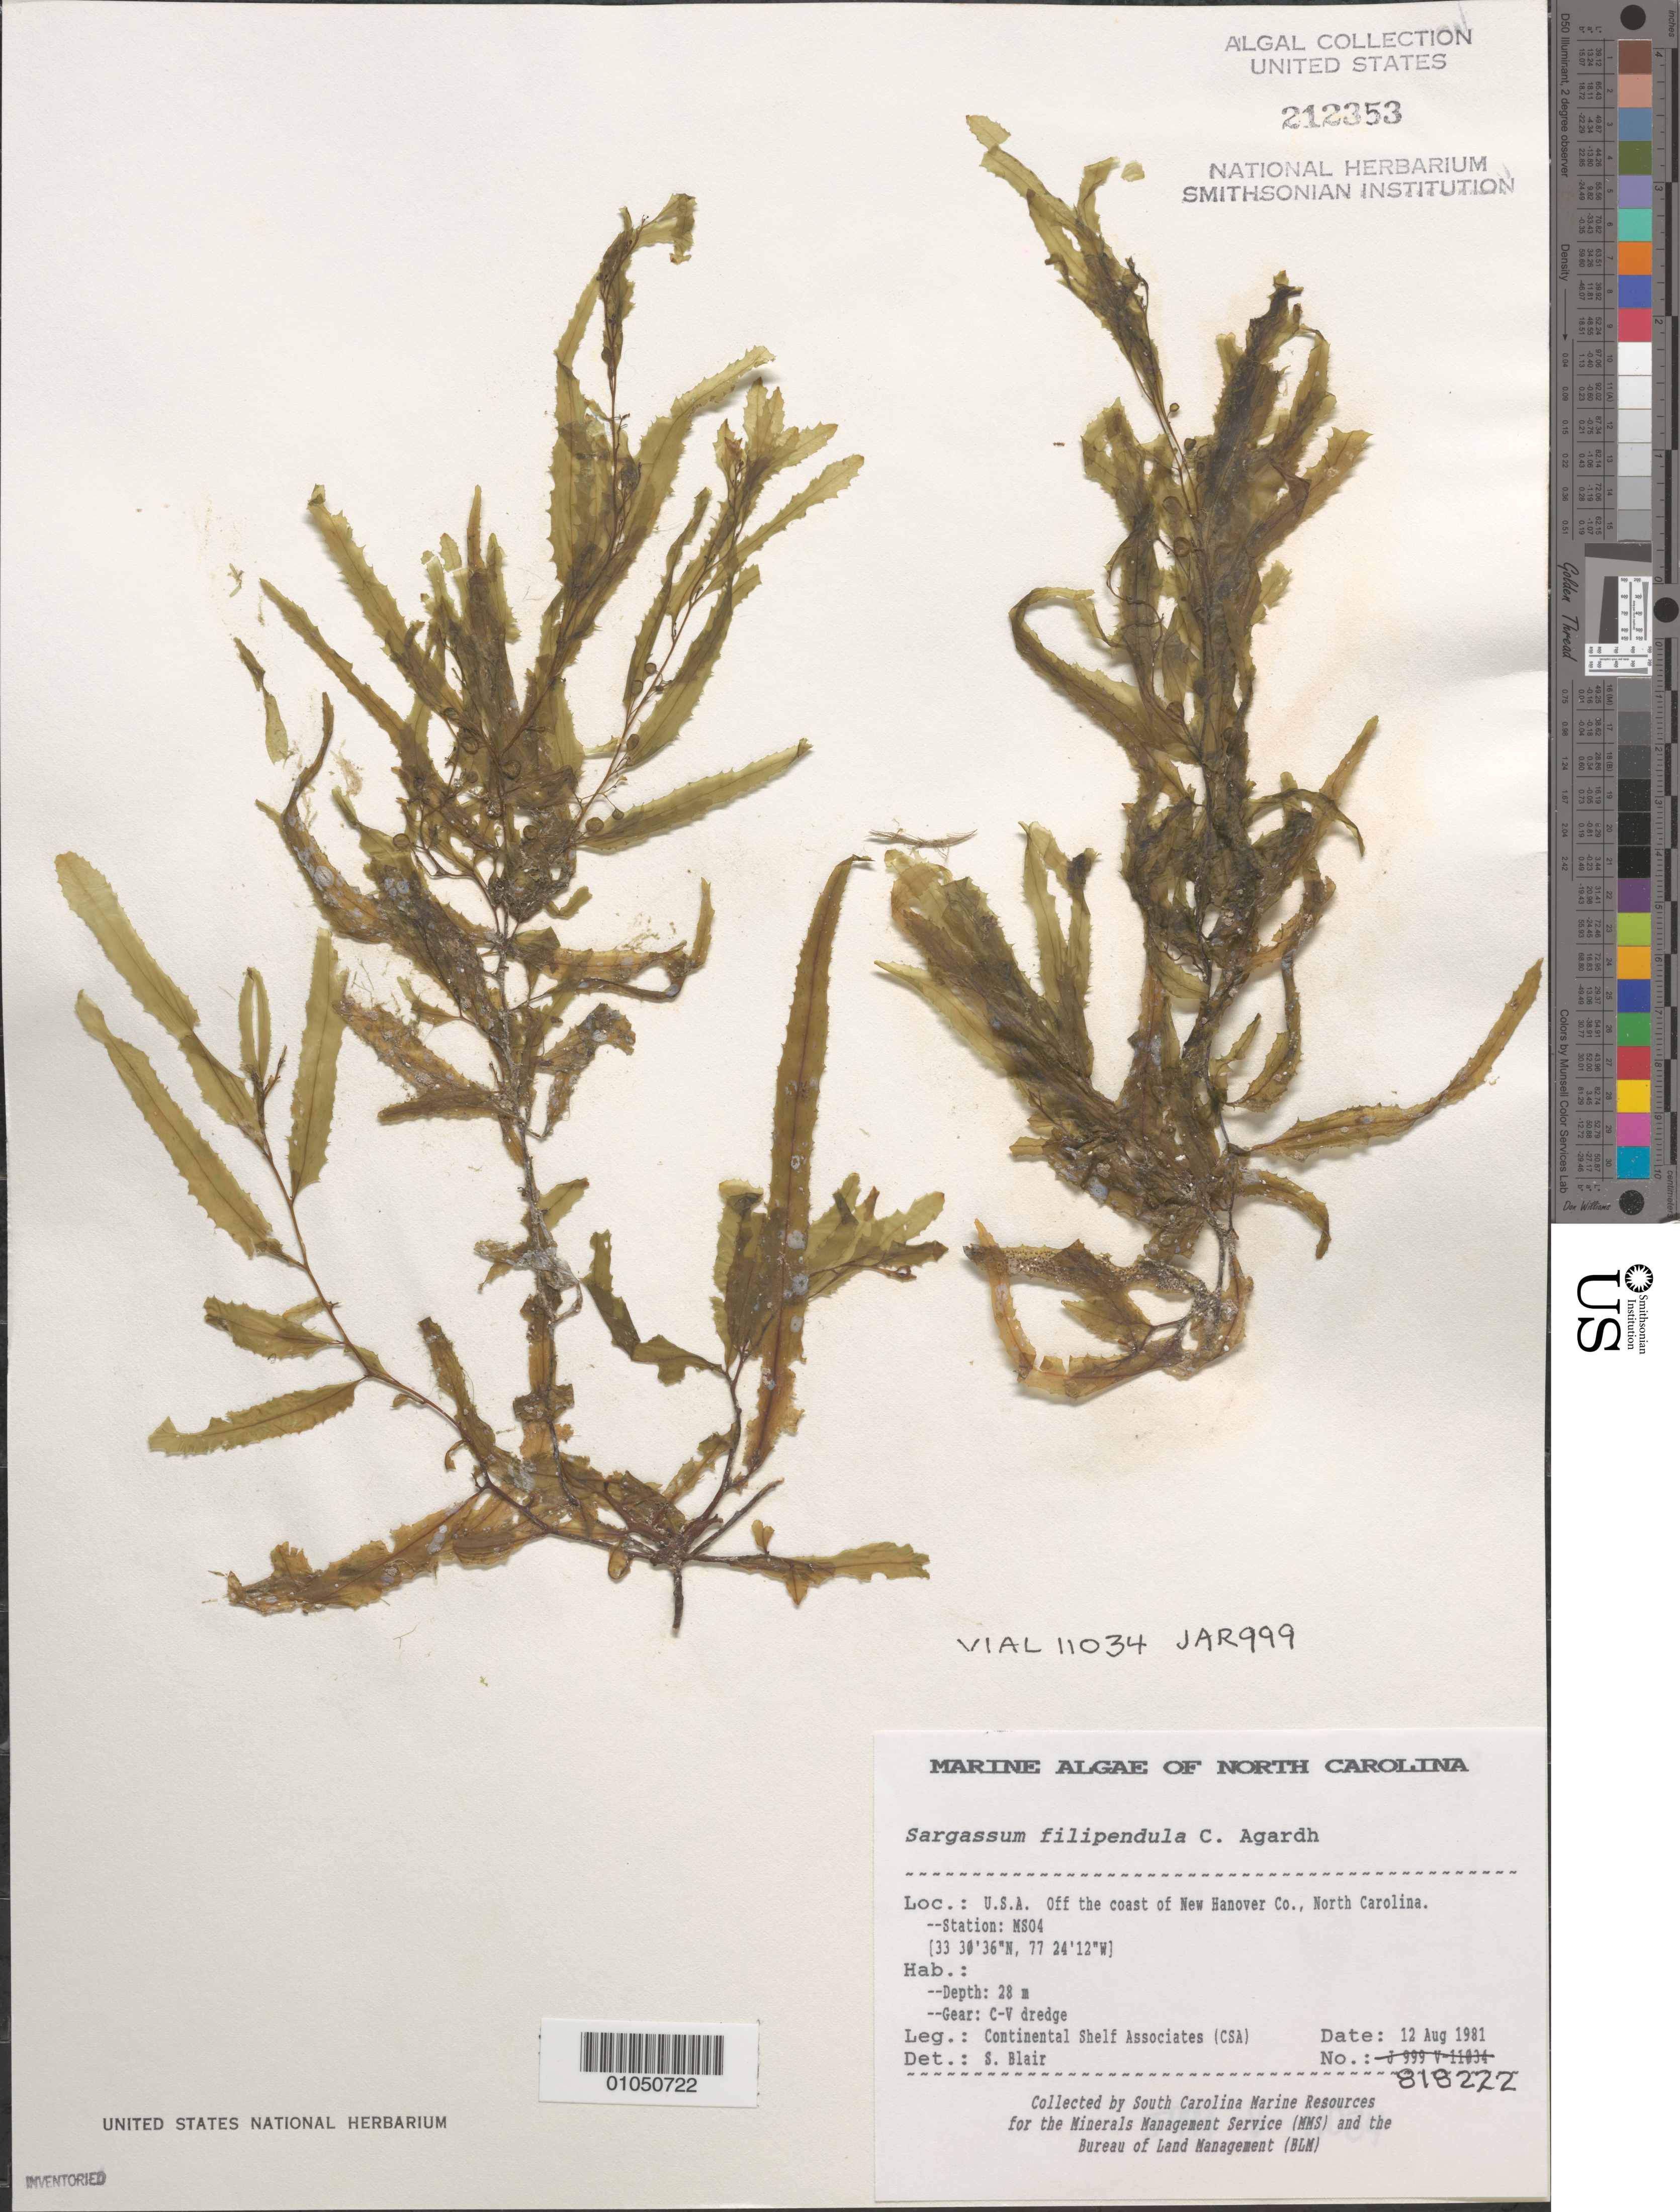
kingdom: Chromista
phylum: Ochrophyta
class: Phaeophyceae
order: Fucales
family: Sargassaceae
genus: Sargassum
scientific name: Sargassum filipendula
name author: C. Agardh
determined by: Blair, S. M.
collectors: Continental Shelf Associates for the MMS/BLM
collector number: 818222 Station MS04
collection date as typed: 12 Aug 1981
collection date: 1981-08-12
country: United States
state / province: North Carolina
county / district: New Hanover County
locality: Off coast of New Hanover County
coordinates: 33 30'36"N, 077 24'12"W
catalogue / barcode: US 212353